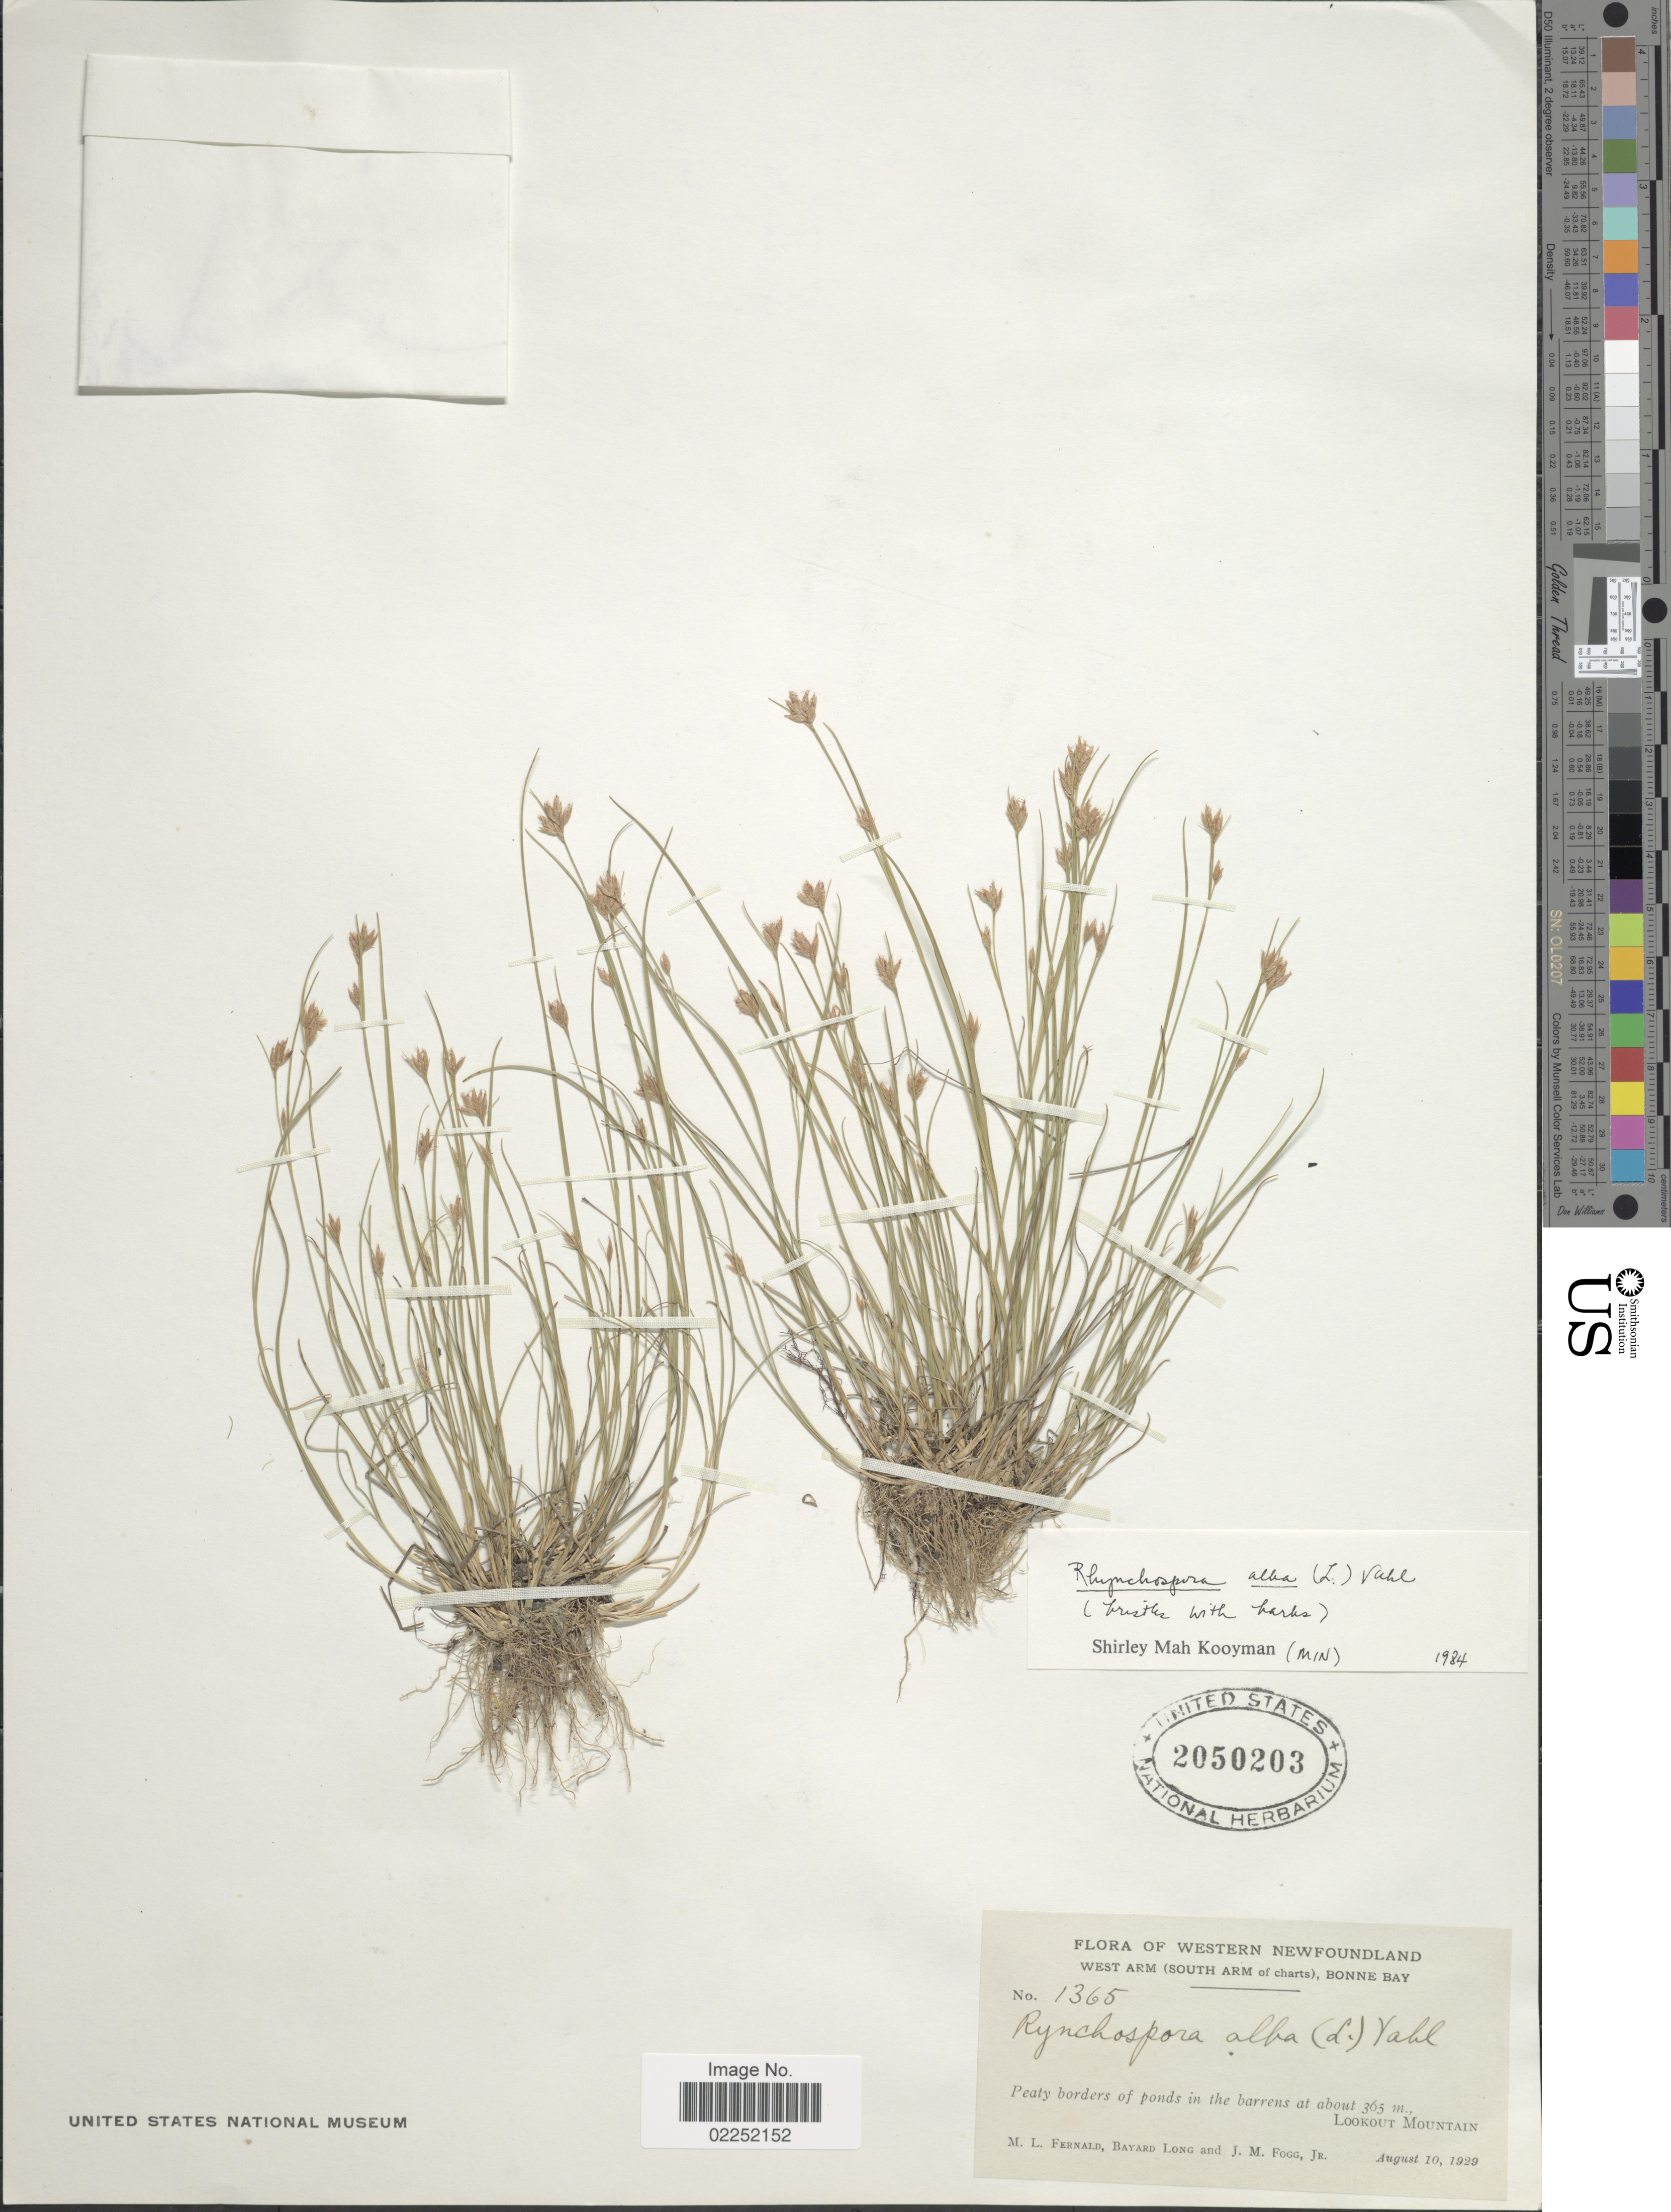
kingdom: Plantae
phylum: Tracheophyta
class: Liliopsida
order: Poales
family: Cyperaceae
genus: Rhynchospora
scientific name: Rhynchospora alba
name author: (L.) Vahl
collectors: M. L. Fernald, B. Long & J. Fogg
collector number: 1365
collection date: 1929-08-10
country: Canada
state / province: Newfoundland and Labrador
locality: Western Newfoundland, West Arm (South Arm of charts), Bonne Bay, Peaty borders of ponds in the barrens, Lookout Mountain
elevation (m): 365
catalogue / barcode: US 2050203